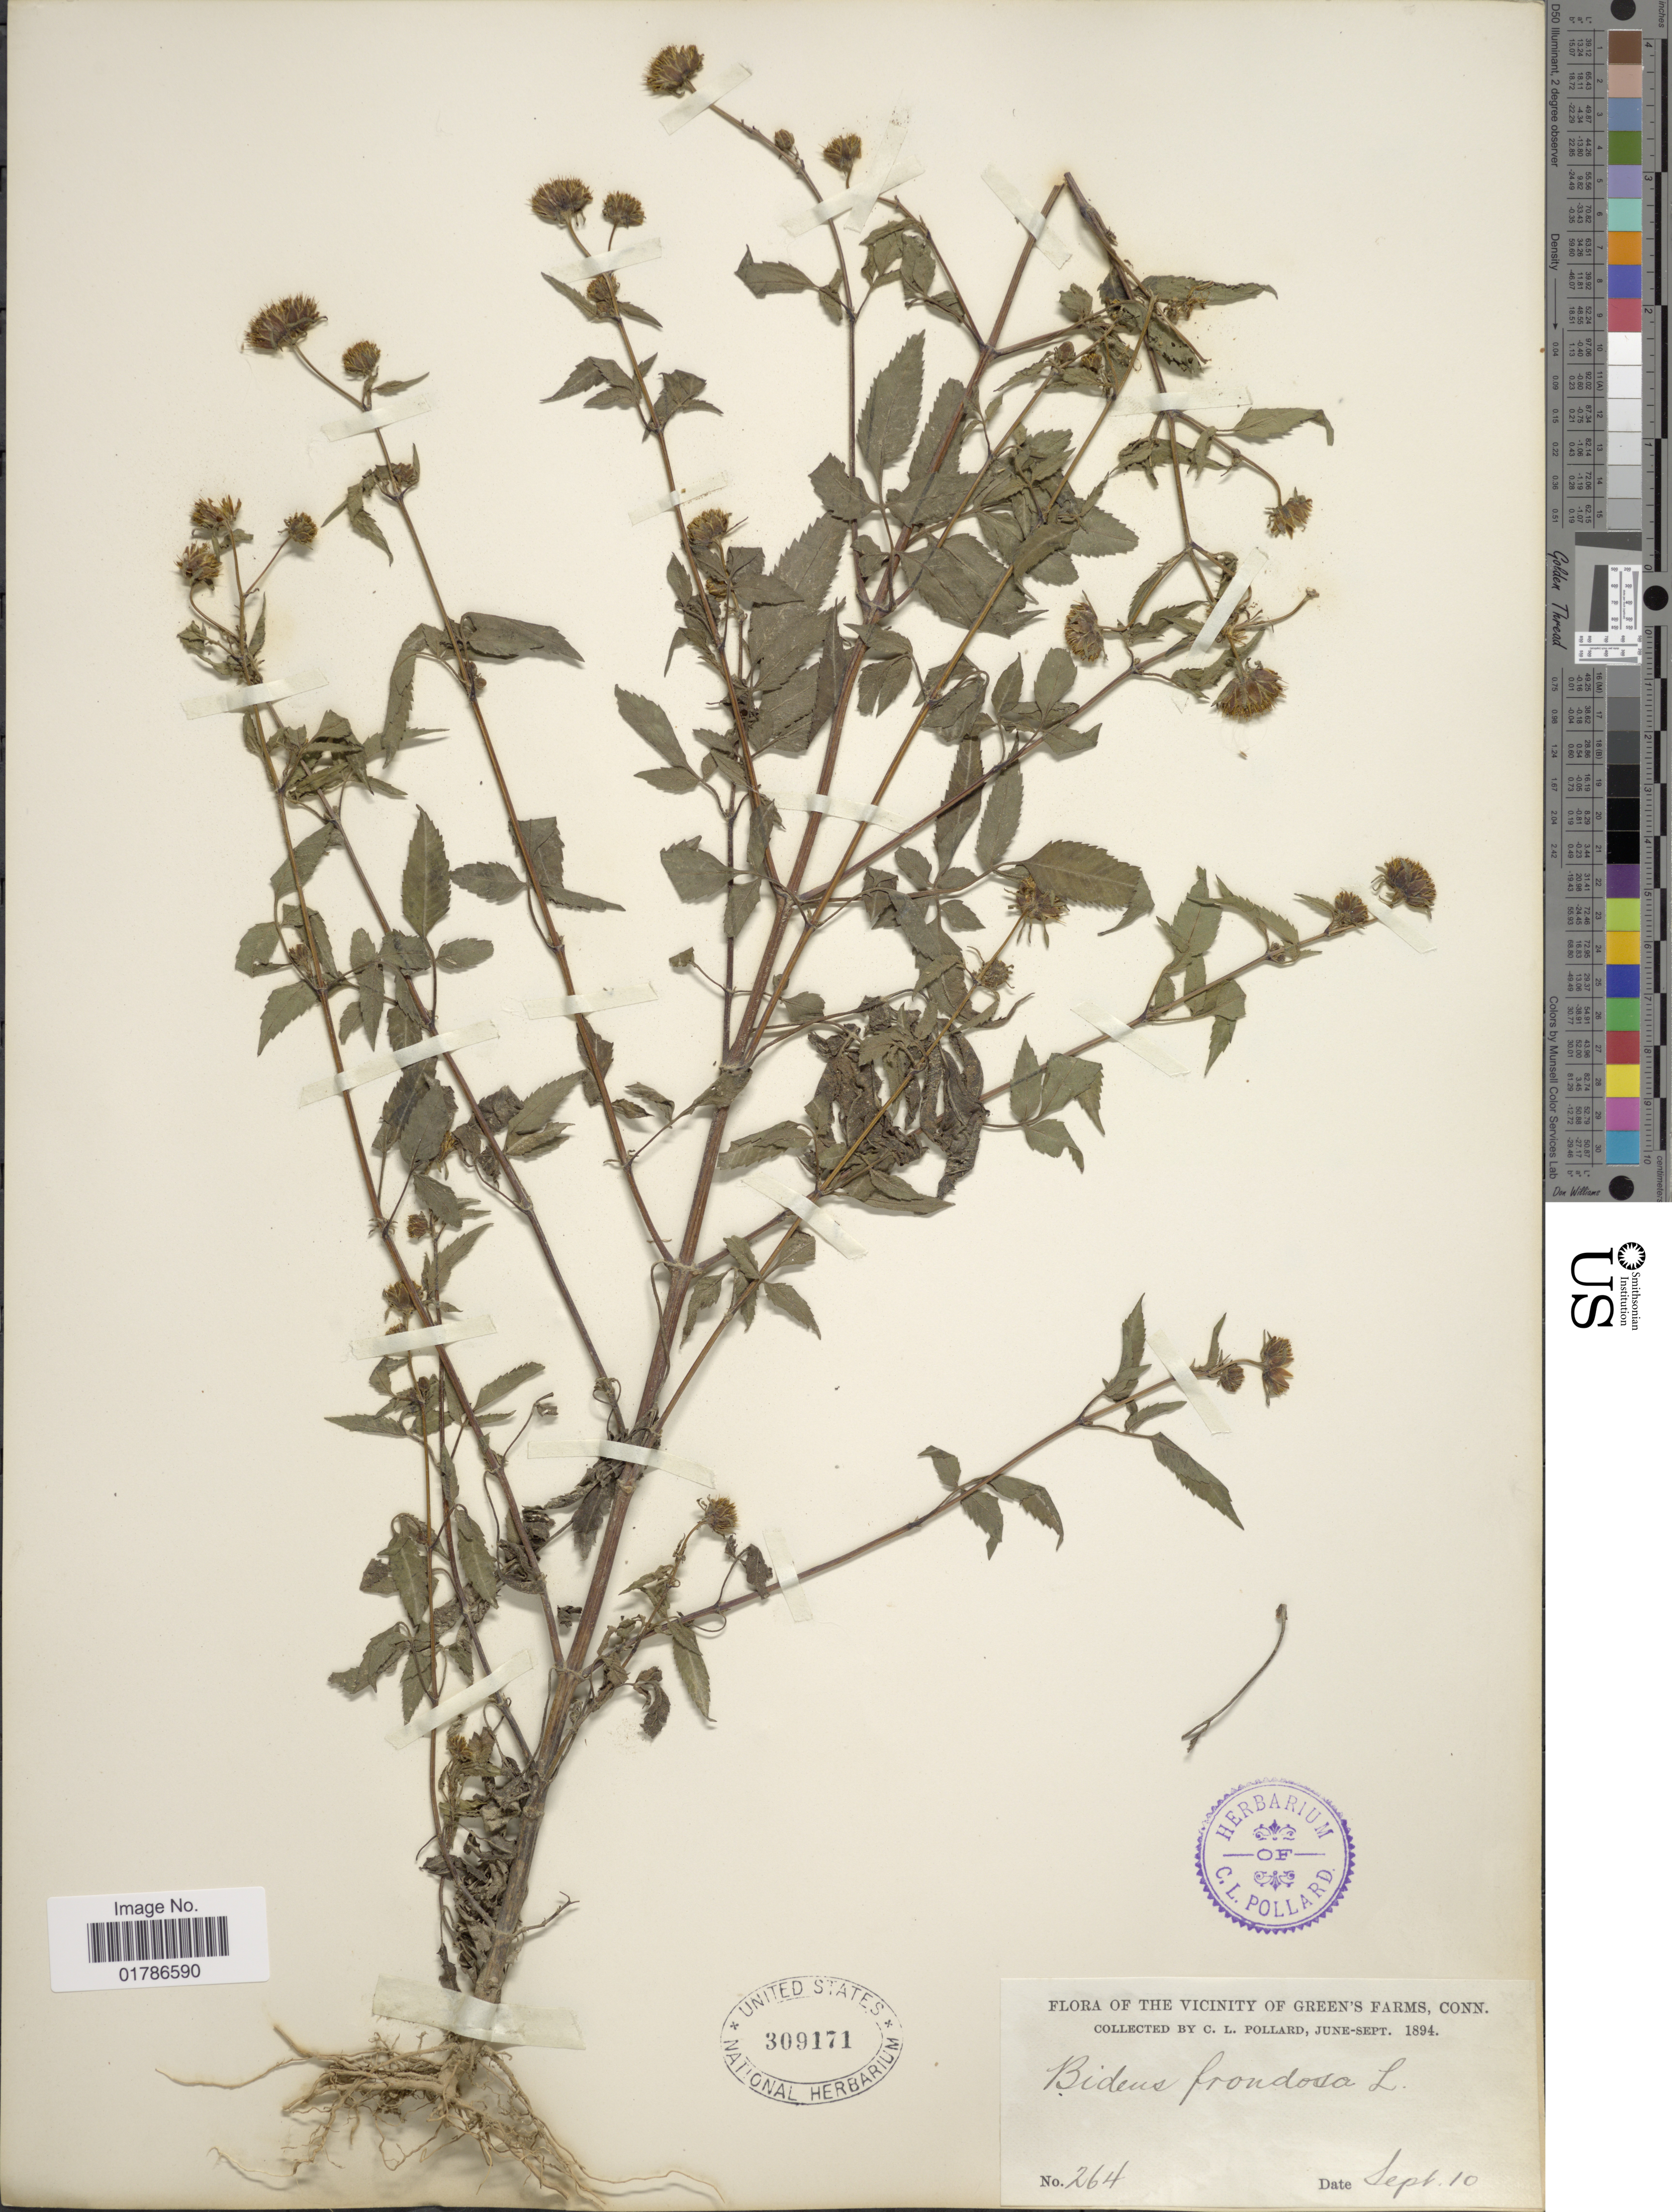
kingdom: Plantae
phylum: Tracheophyta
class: Magnoliopsida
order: Asterales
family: Asteraceae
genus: Bidens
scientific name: Bidens frondosa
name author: L.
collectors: C. L. Pollard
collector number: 264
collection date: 1894-09-10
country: United States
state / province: Connecticut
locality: The Vicinity of Green's Farms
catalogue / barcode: US 309171